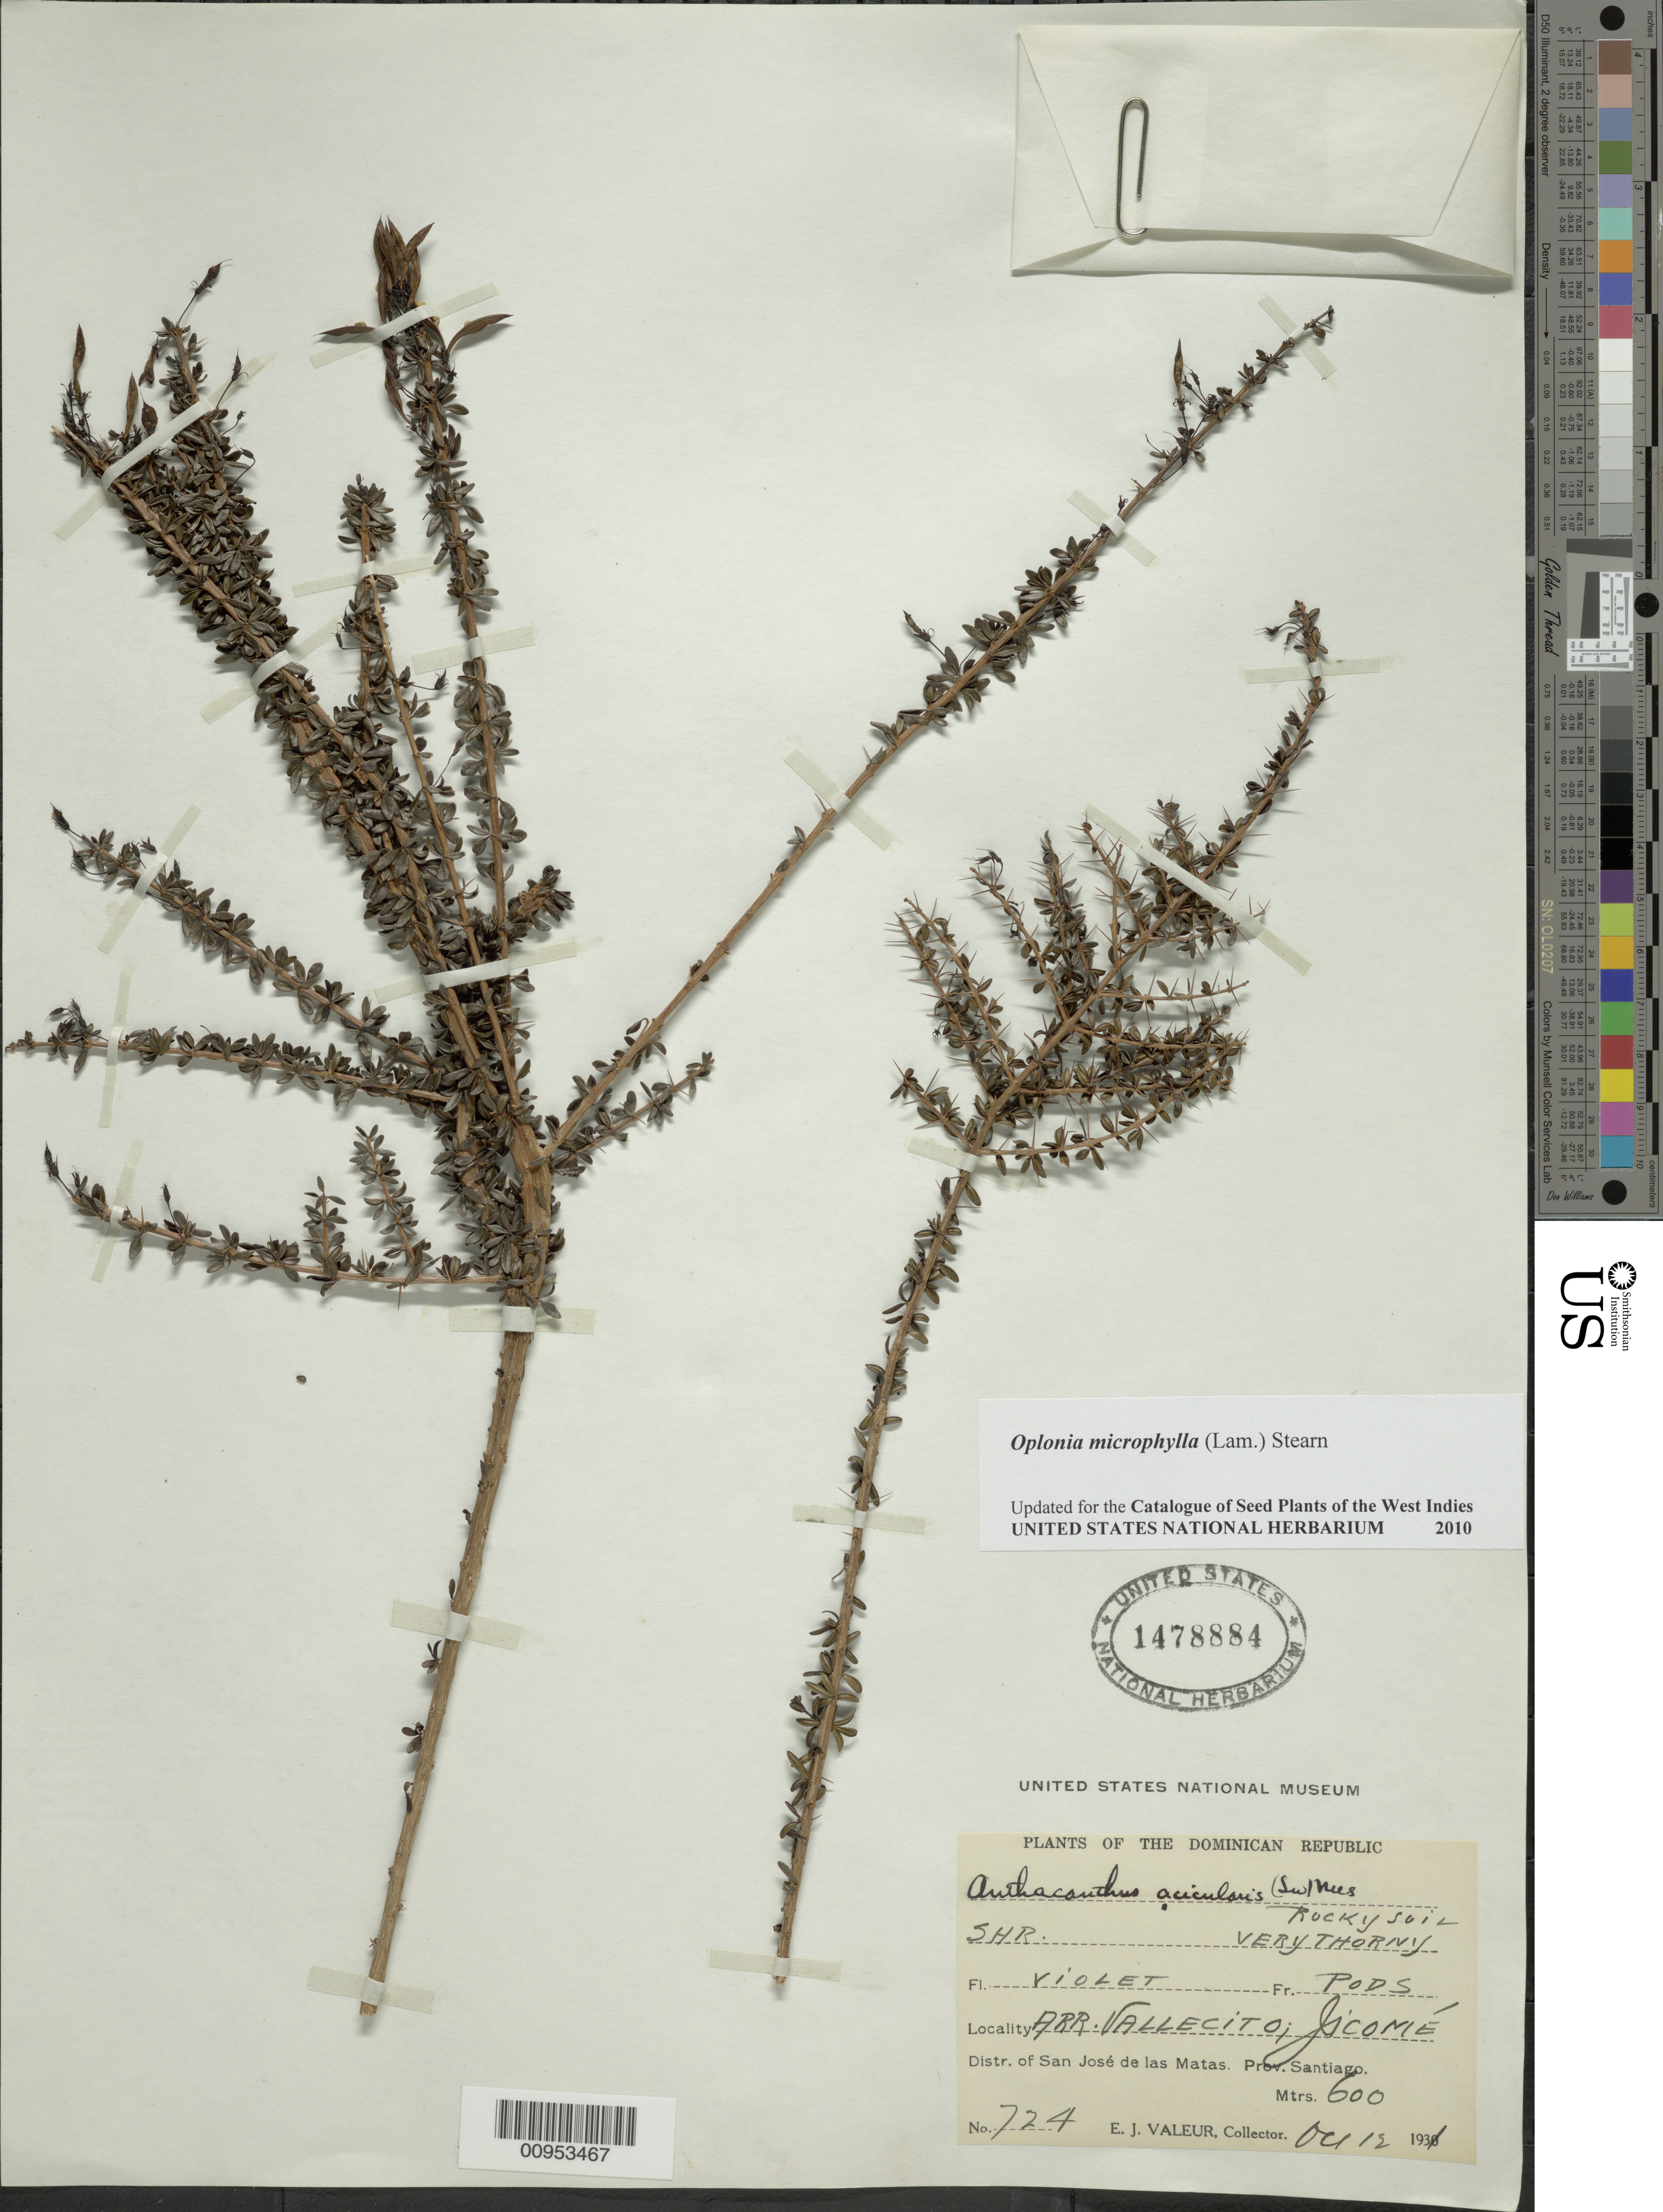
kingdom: Plantae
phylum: Tracheophyta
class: Magnoliopsida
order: Lamiales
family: Acanthaceae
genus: Oplonia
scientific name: Oplonia microphylla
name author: (Lam.) Stearn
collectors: E. Valeur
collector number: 724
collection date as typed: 12 Oct 1931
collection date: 1931-10-12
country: Dominican Republic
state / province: Santiago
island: Hispaniola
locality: Distr. of San José de las Matas, arr. Vallecito; Jicomié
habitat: Rocky soil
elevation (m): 600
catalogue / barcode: US 1478884